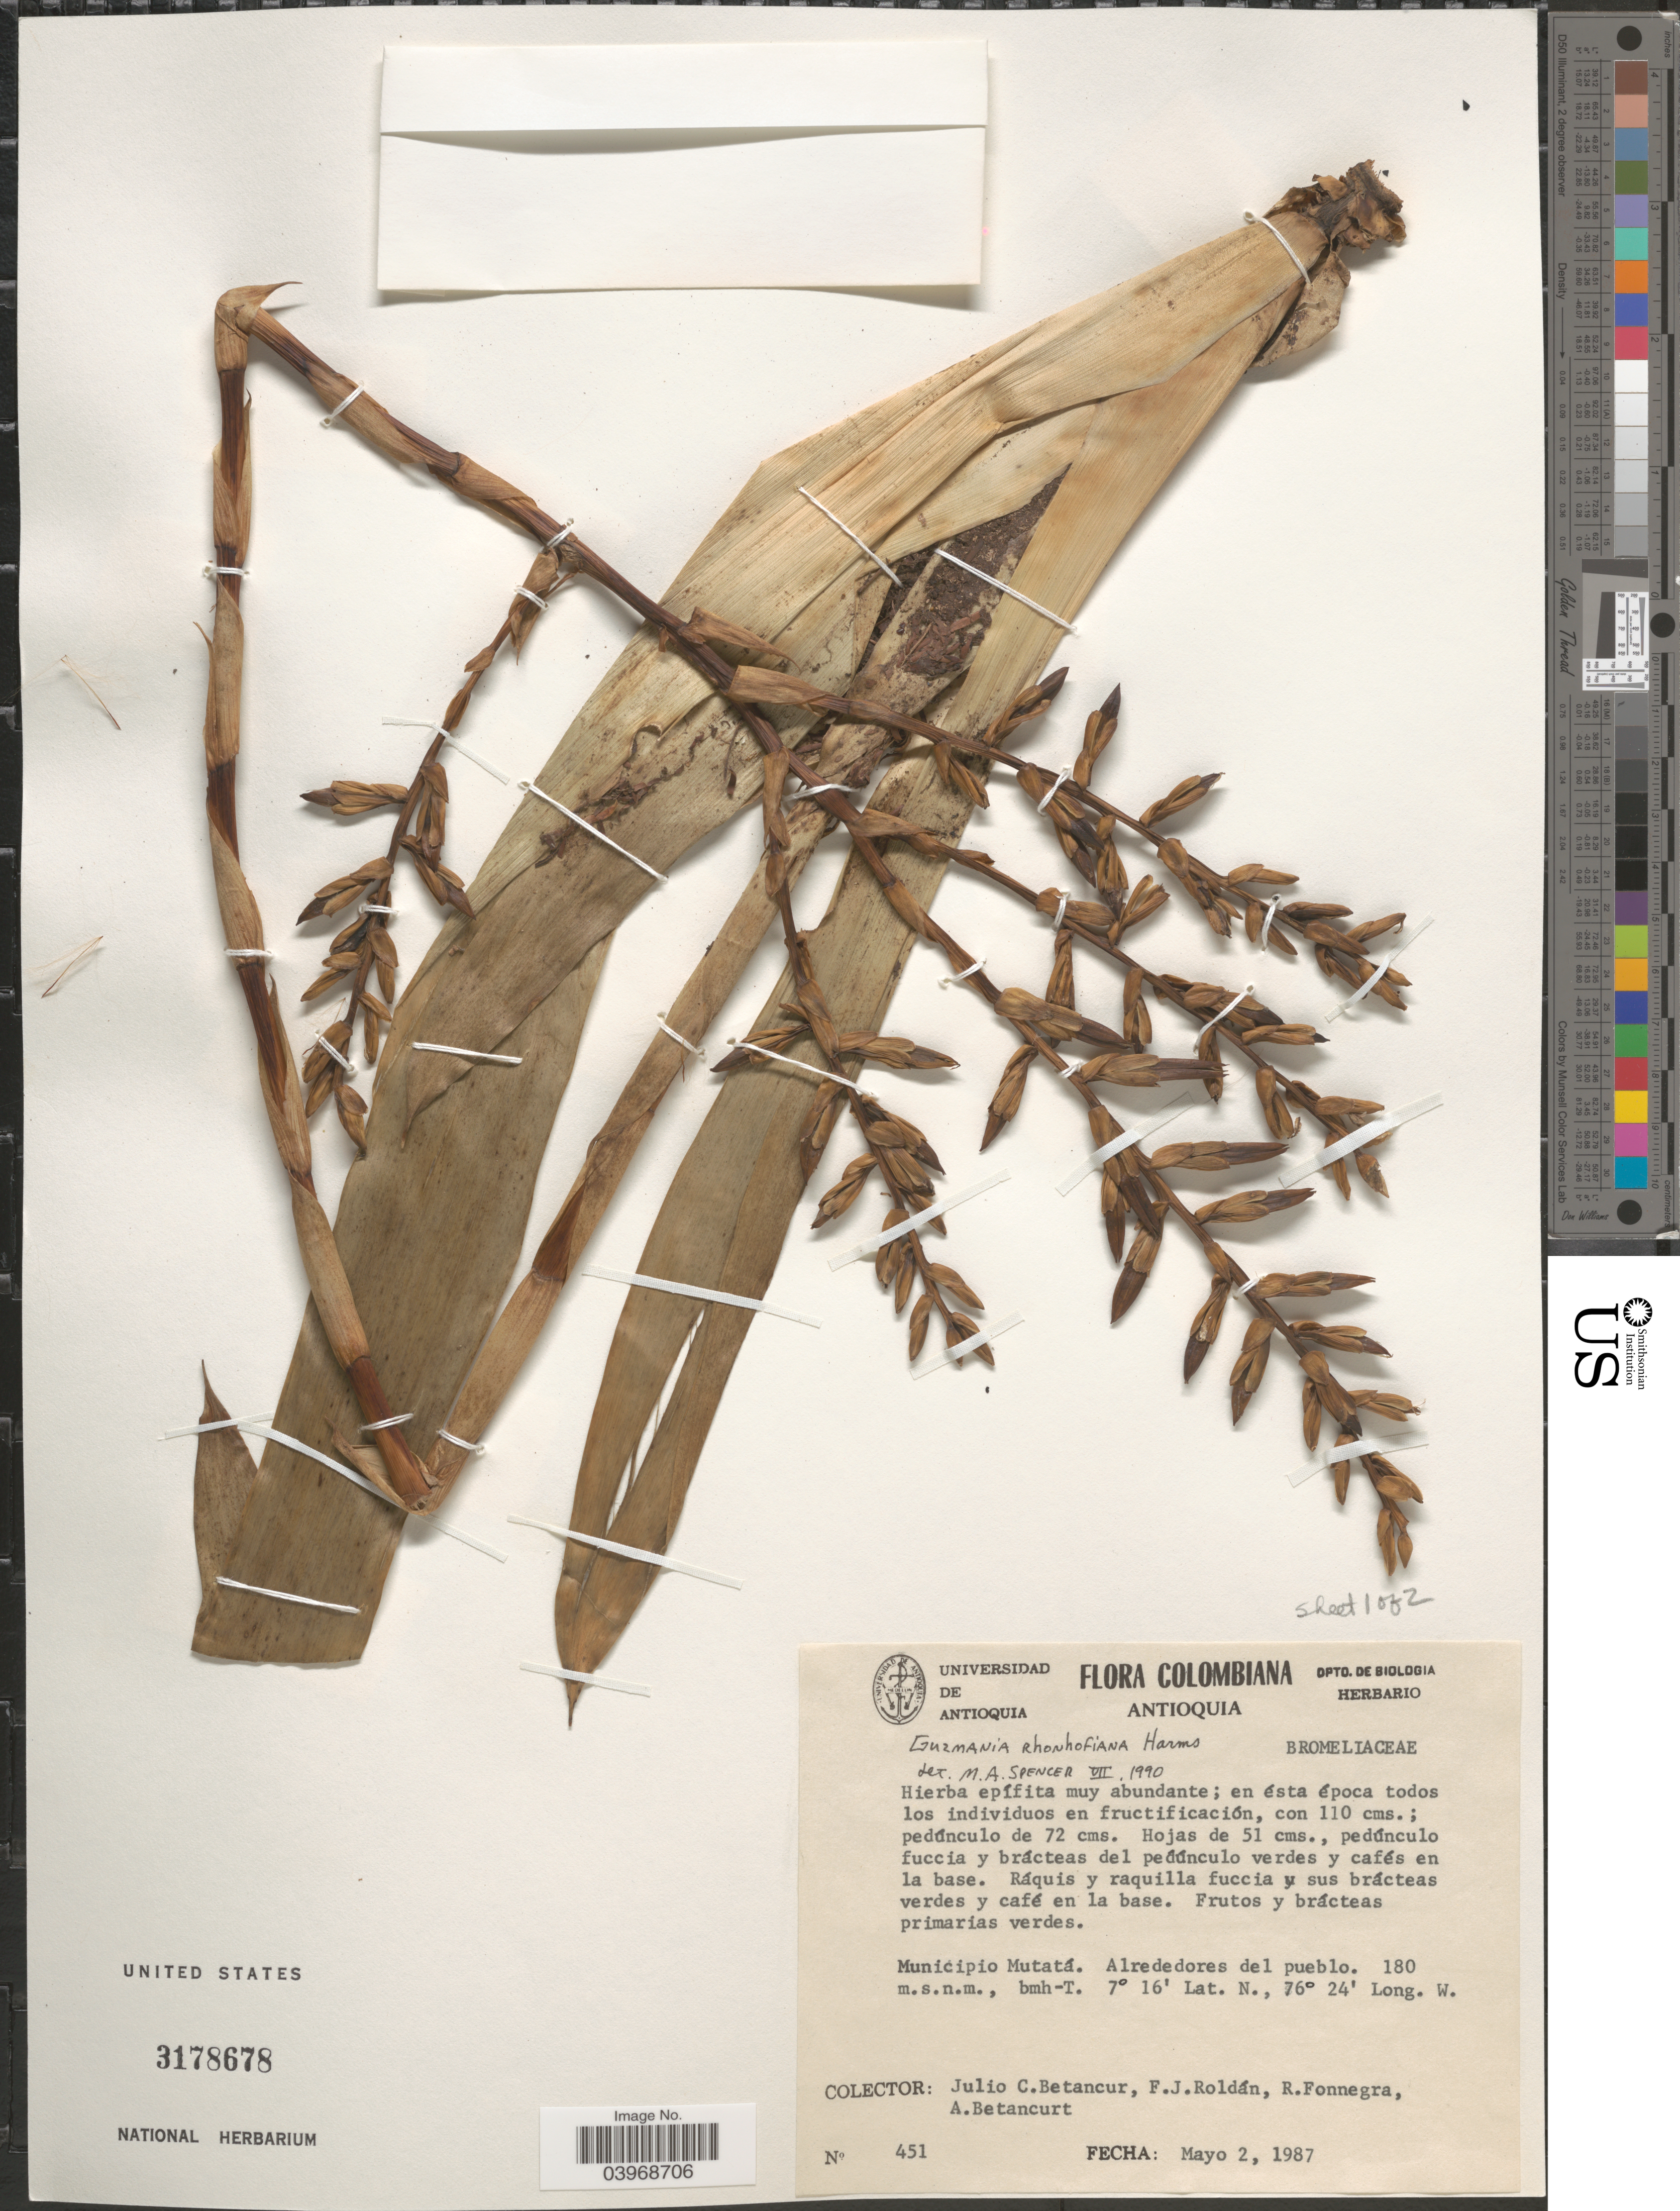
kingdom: Plantae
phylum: Tracheophyta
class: Liliopsida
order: Poales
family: Bromeliaceae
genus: Guzmania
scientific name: Guzmania rhonhofiana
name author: Harms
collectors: J. C. Betancur, F. J. Roldán, R. Fonnegra & A. Betancurt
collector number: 451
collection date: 1987-05-02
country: Colombia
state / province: Antioquia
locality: Municipio Mutatá. Alrededores del pueblo.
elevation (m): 180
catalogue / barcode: US 3178678